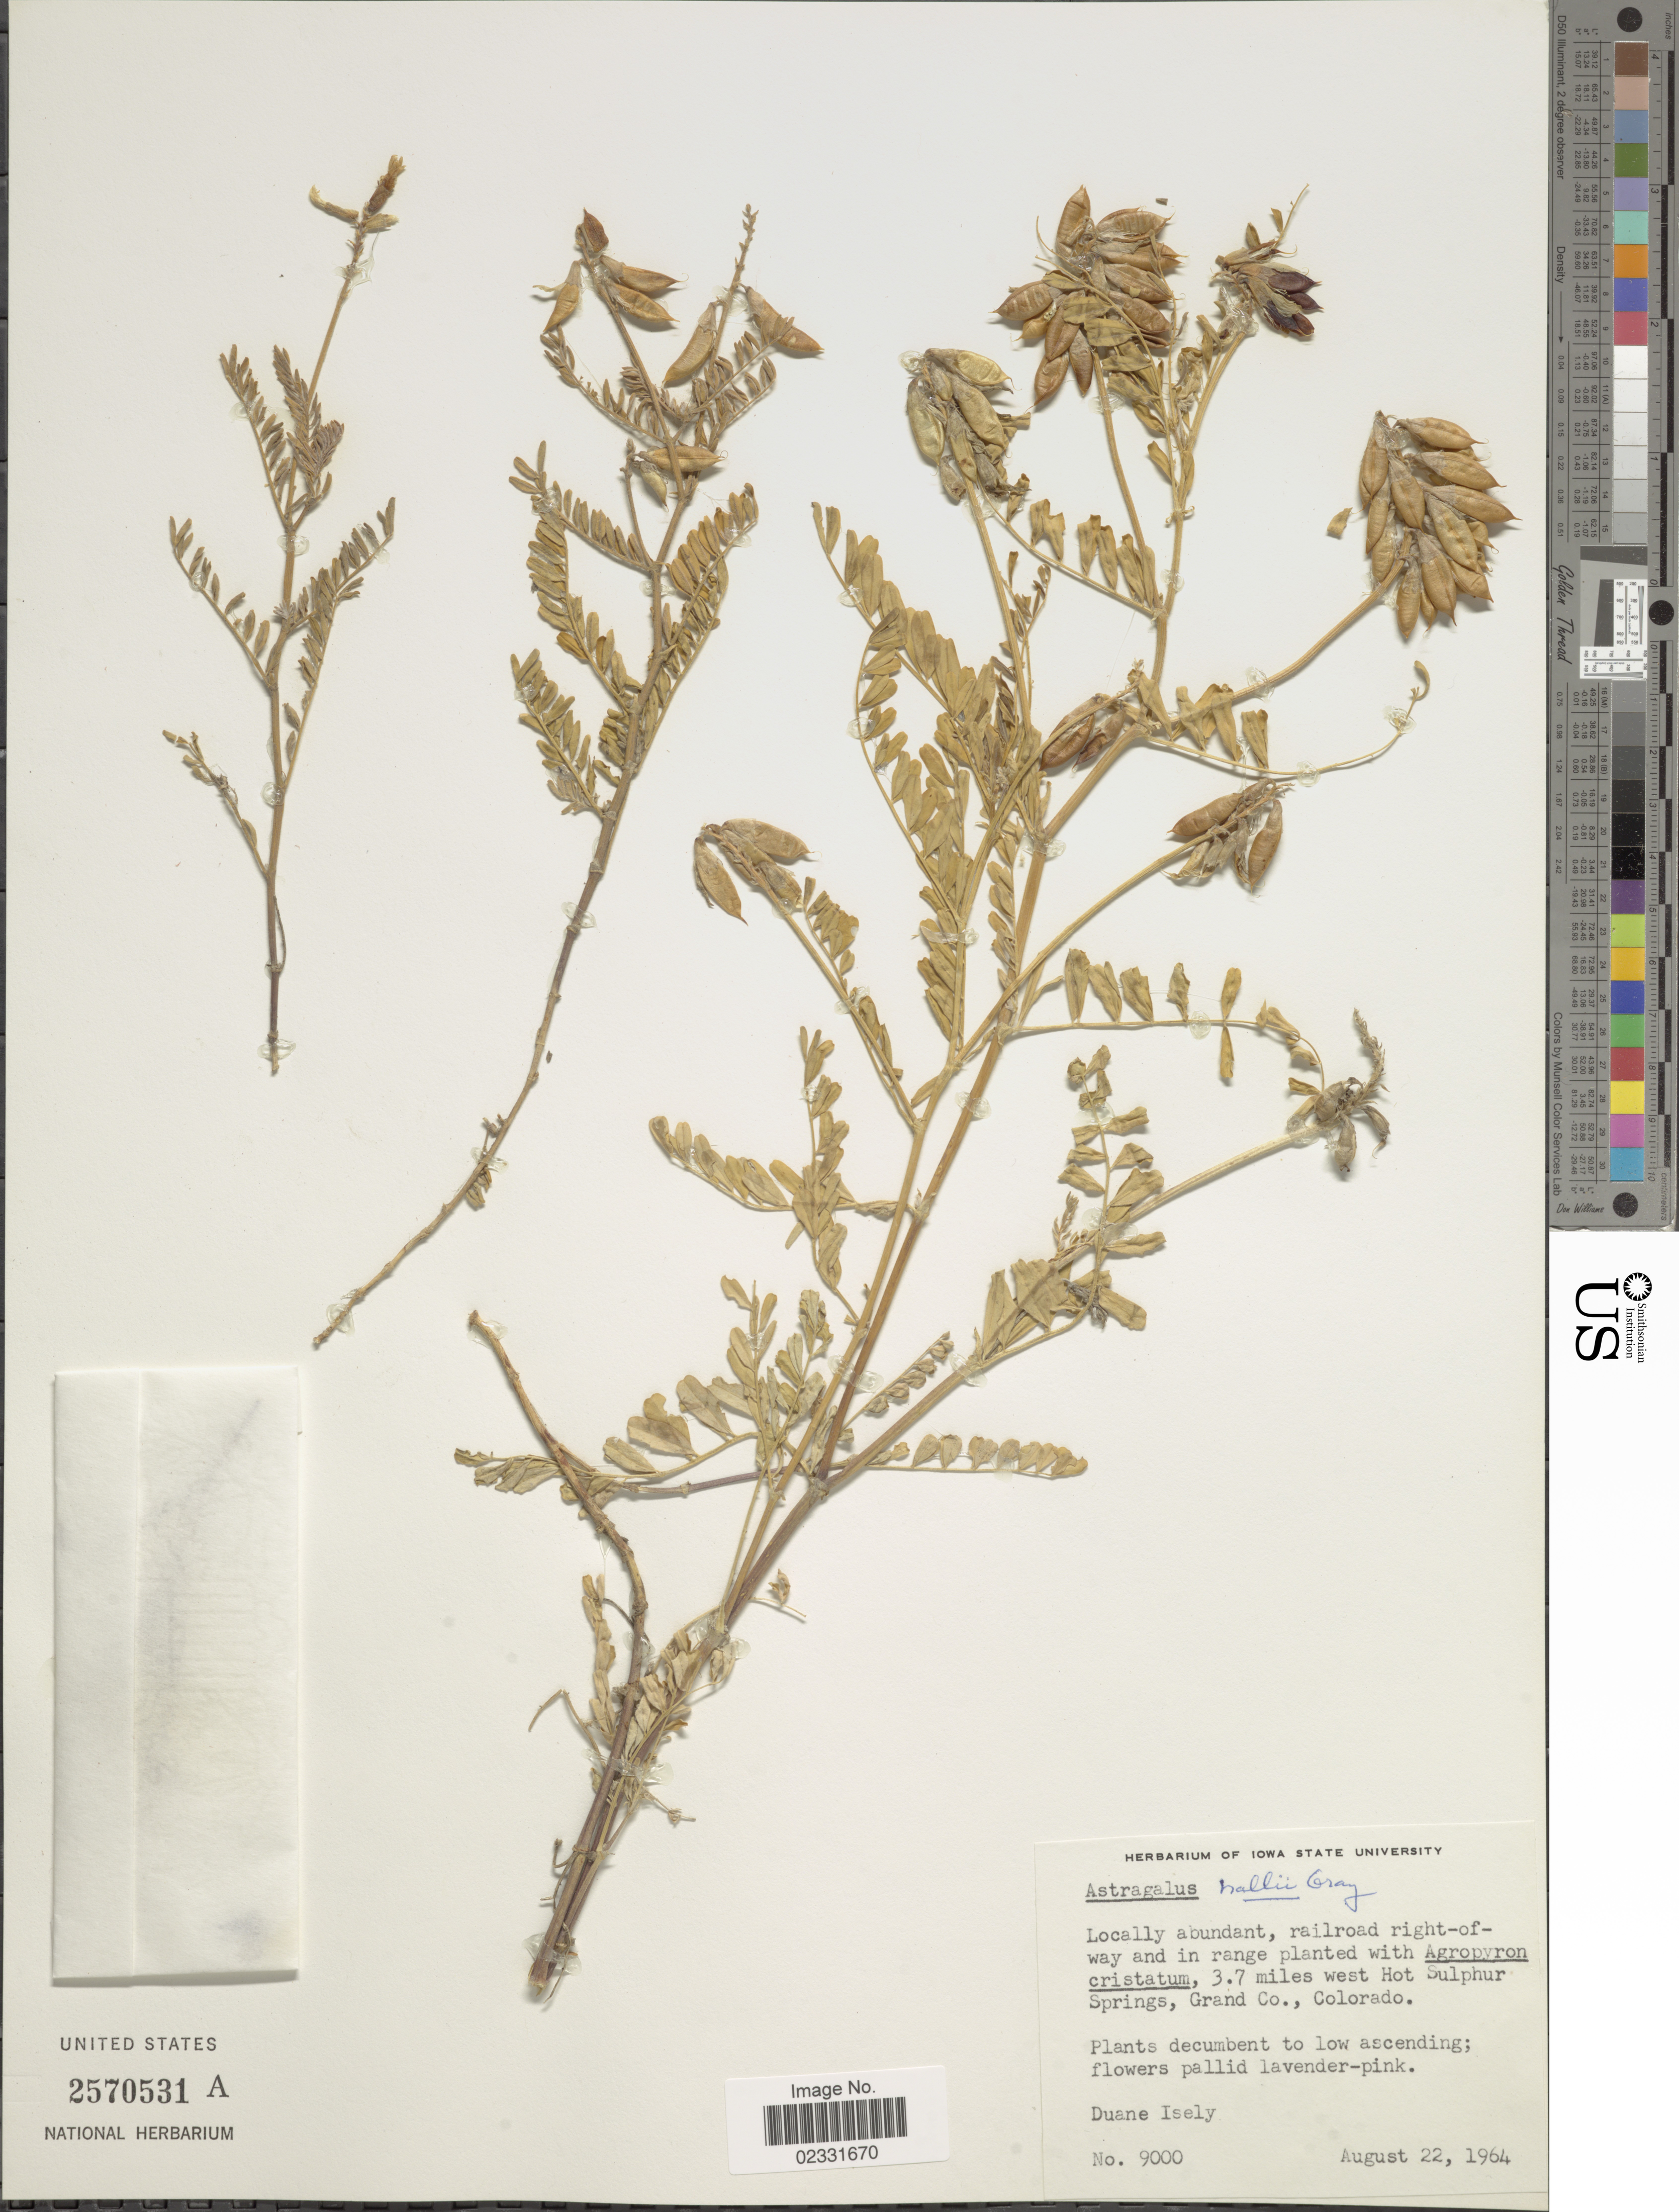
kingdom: Plantae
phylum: Tracheophyta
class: Magnoliopsida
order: Fabales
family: Fabaceae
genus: Astragalus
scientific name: Astragalus hallii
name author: A. Gray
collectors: D. Isely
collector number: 9000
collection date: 1964-08-22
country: United States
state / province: Colorado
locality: Locally abundant, railroad right-of-way and in range, 3.7 miles west Hot Sulphur Springs, Grand Co.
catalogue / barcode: US 2570531A